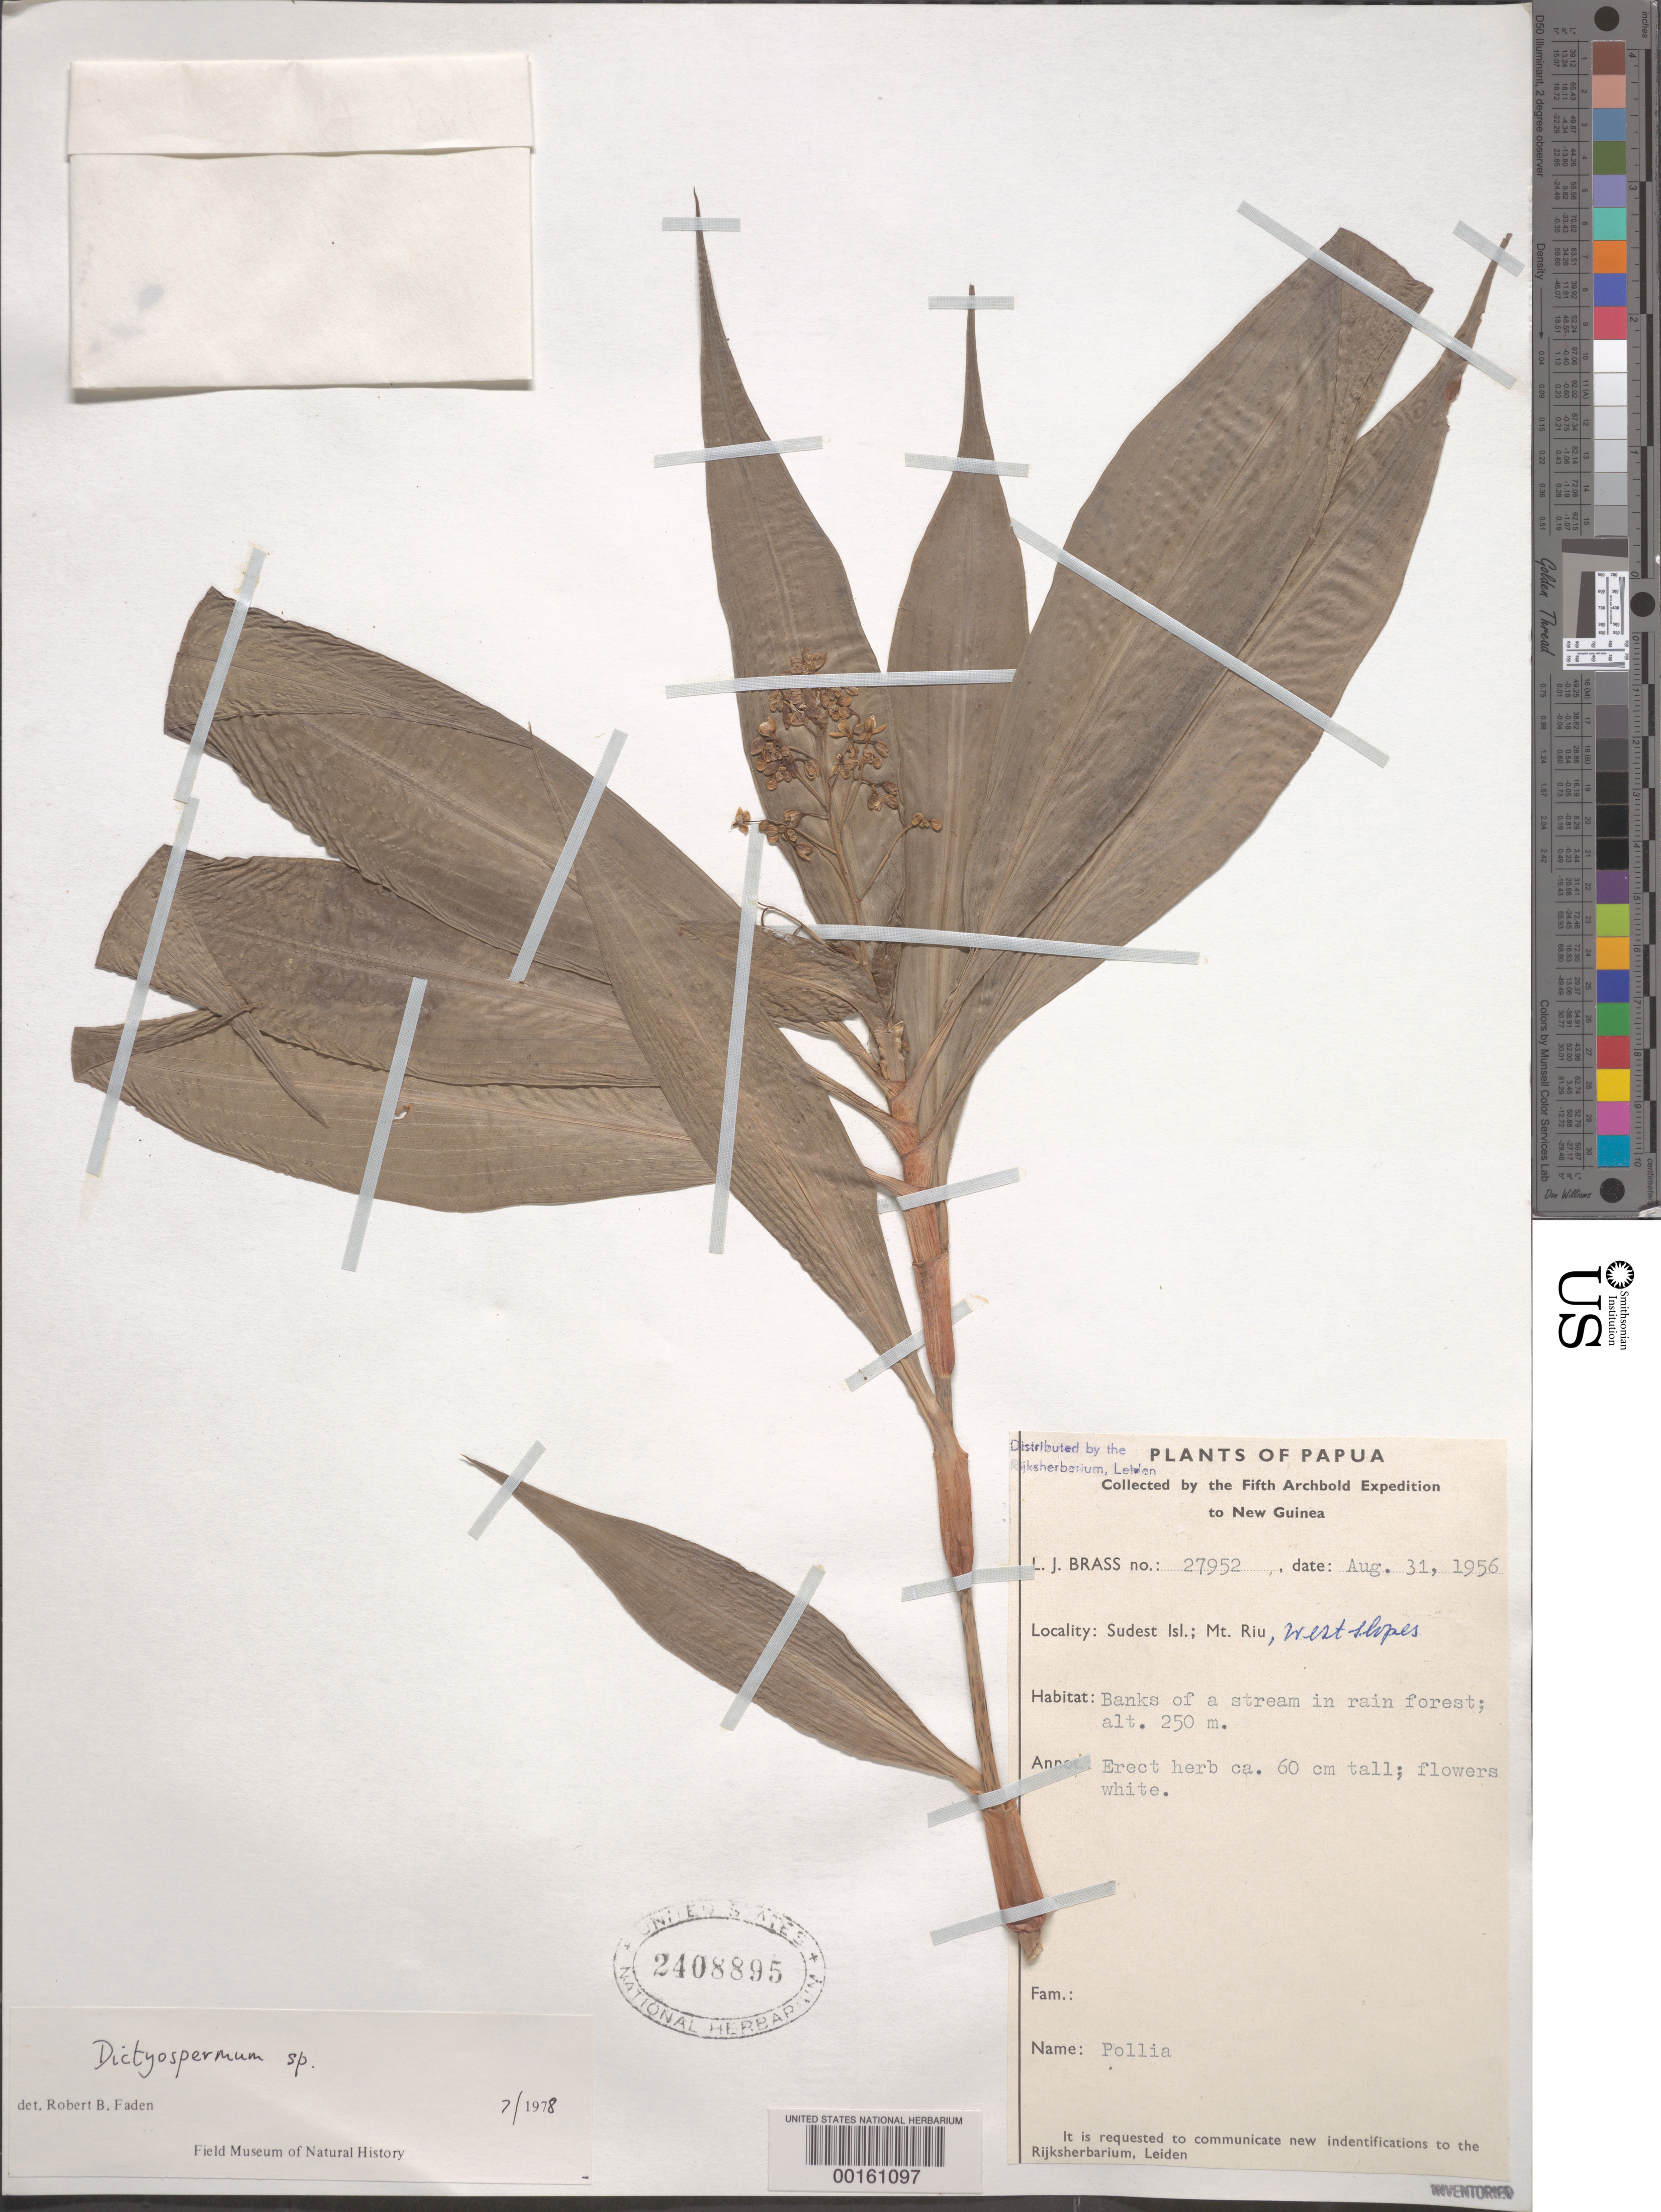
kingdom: Plantae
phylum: Tracheophyta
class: Liliopsida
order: Commelinales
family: Commelinaceae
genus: Dictyospermum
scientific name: Dictyospermum sp.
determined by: Faden, Robert B., (US), Smithsonian Institution - National Museum of Natural History (UNITED STATES)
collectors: L. J. Brass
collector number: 27952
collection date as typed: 31 Aug 1956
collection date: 1956-08-31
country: Papua New Guinea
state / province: Milne Bay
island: Sudest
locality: Sudest island, mt. riu. [sud-est island = tagula island.] [Louisiade Arch.]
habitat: Stream bank; rainforest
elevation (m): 250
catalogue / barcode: US 2408895